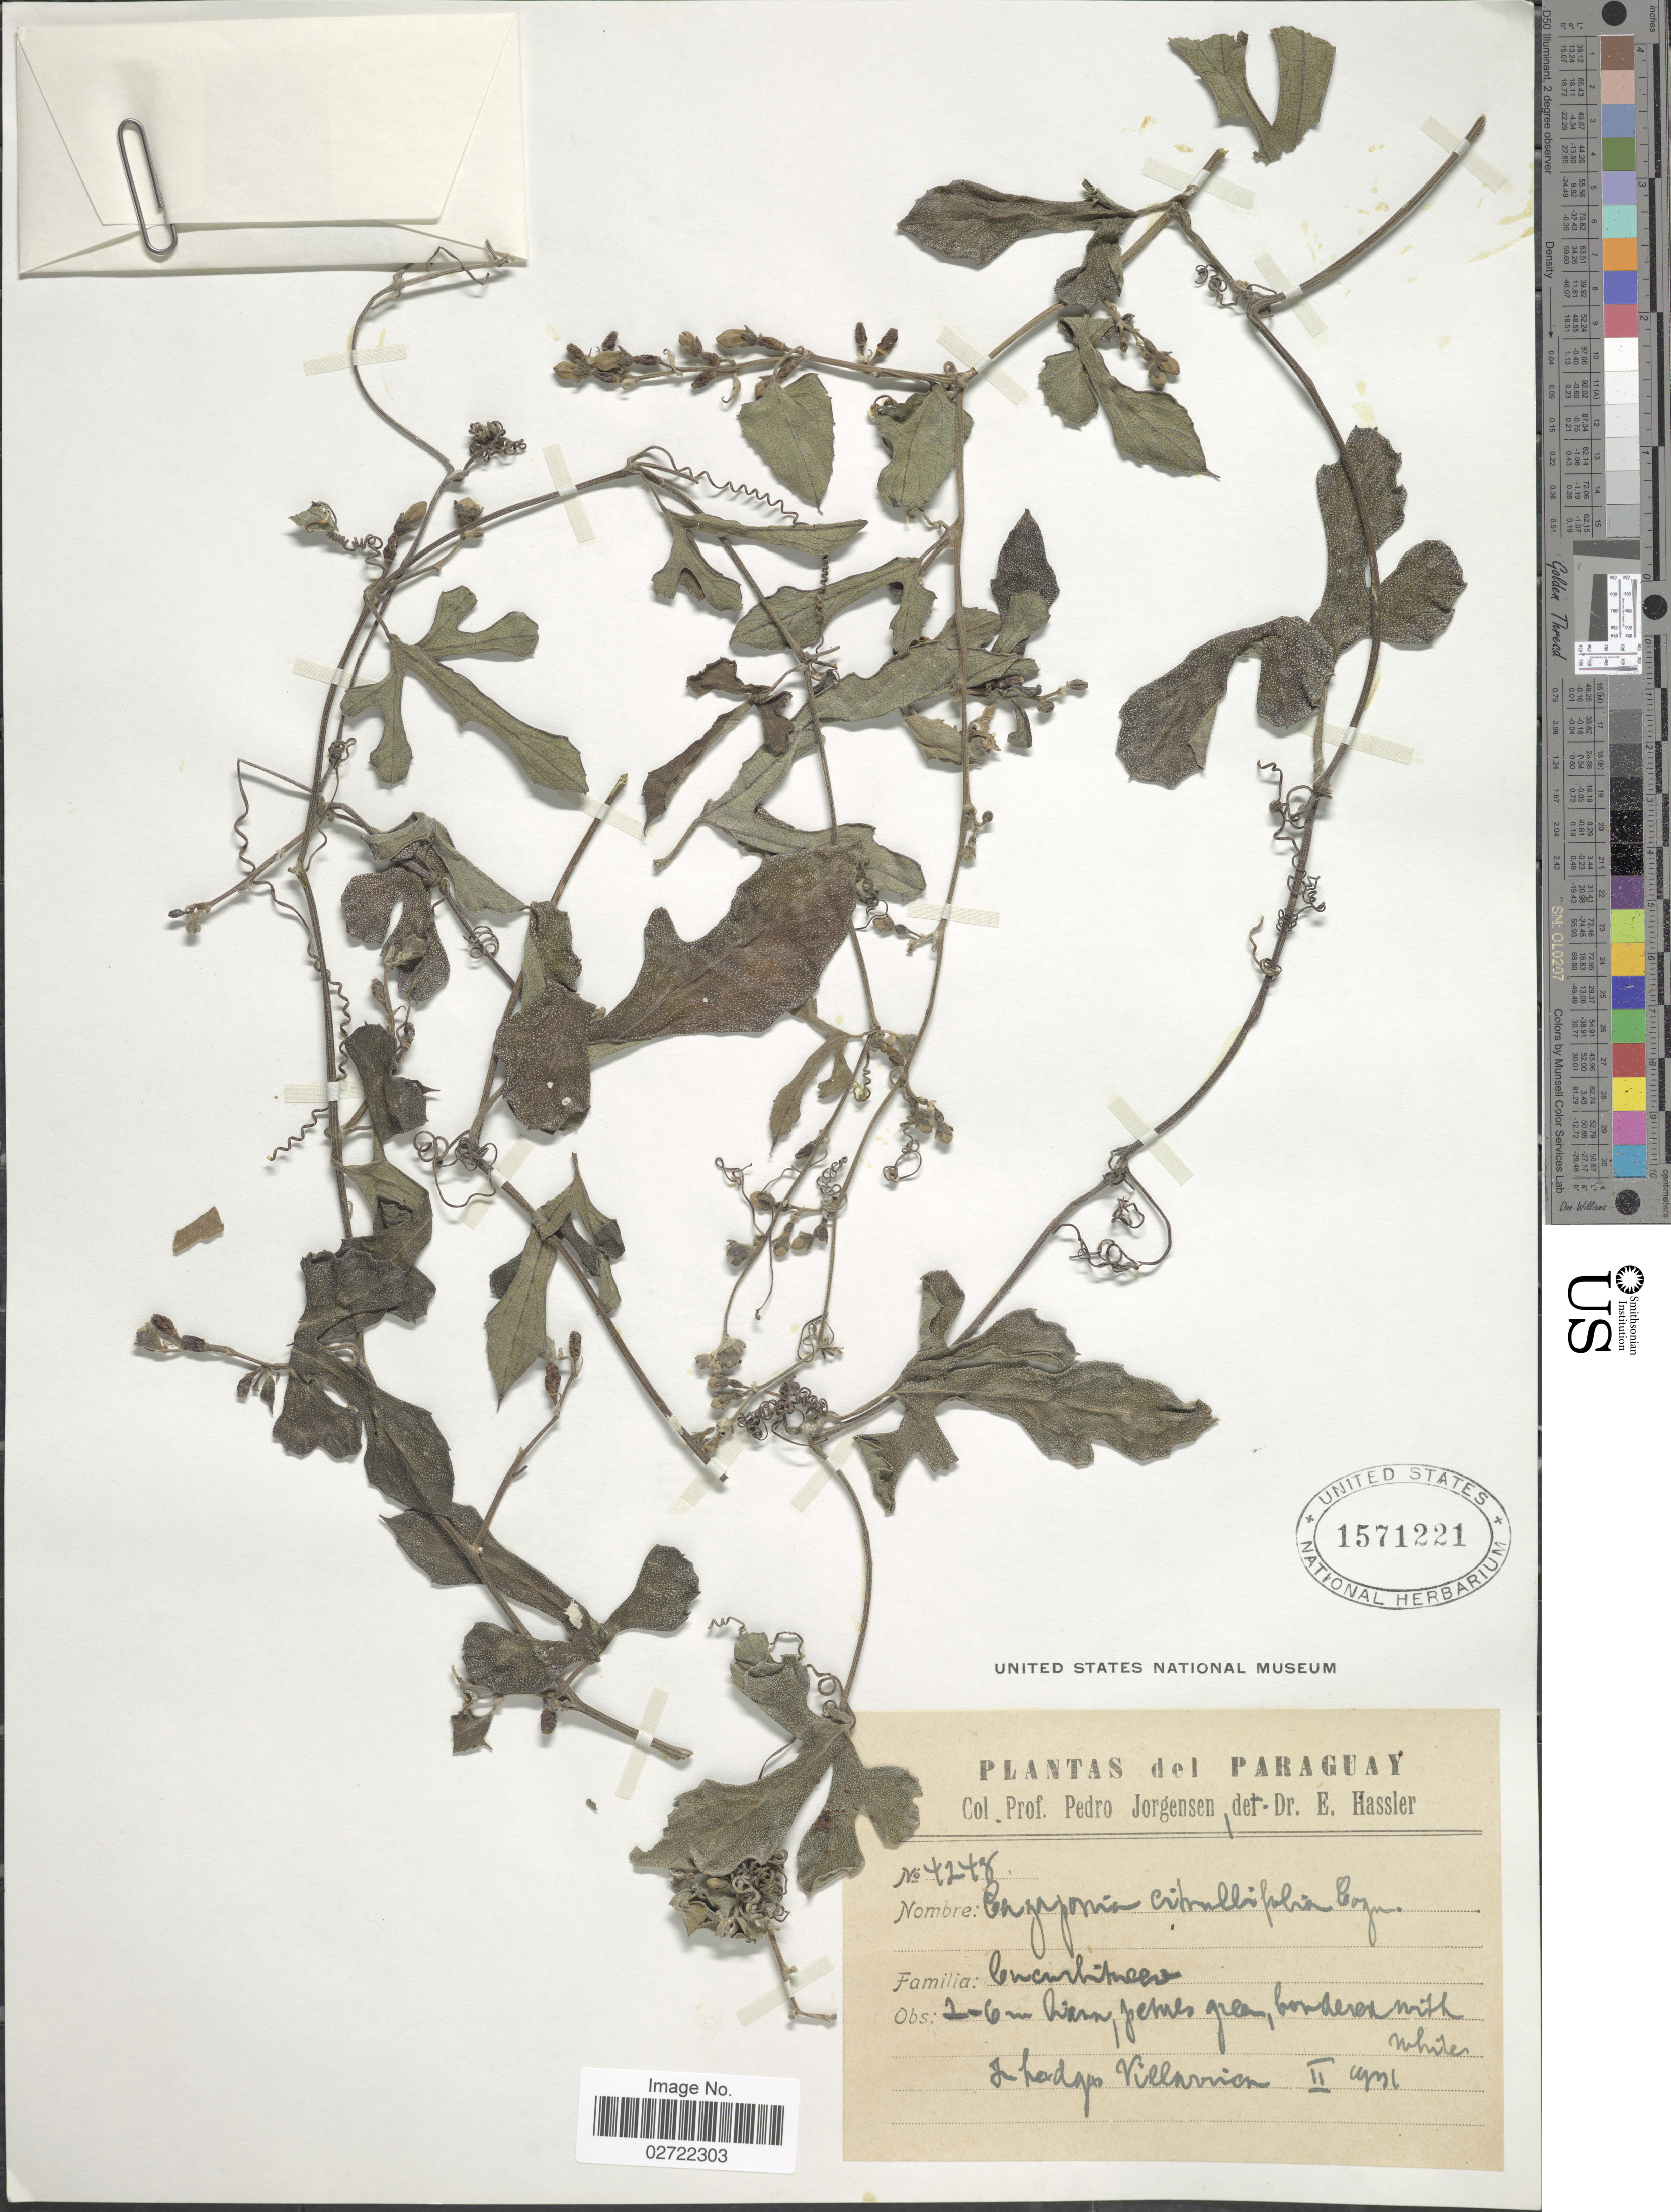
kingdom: Plantae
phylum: Tracheophyta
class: Magnoliopsida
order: Cucurbitales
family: Cucurbitaceae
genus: Cayaponia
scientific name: Cayaponia citrullifolia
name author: (Griseb.) Cogn.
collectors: P. Jörgensen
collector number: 4248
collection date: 1931-02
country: Paraguay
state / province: Guaira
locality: In hedges Villaricca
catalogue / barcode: US 1571221